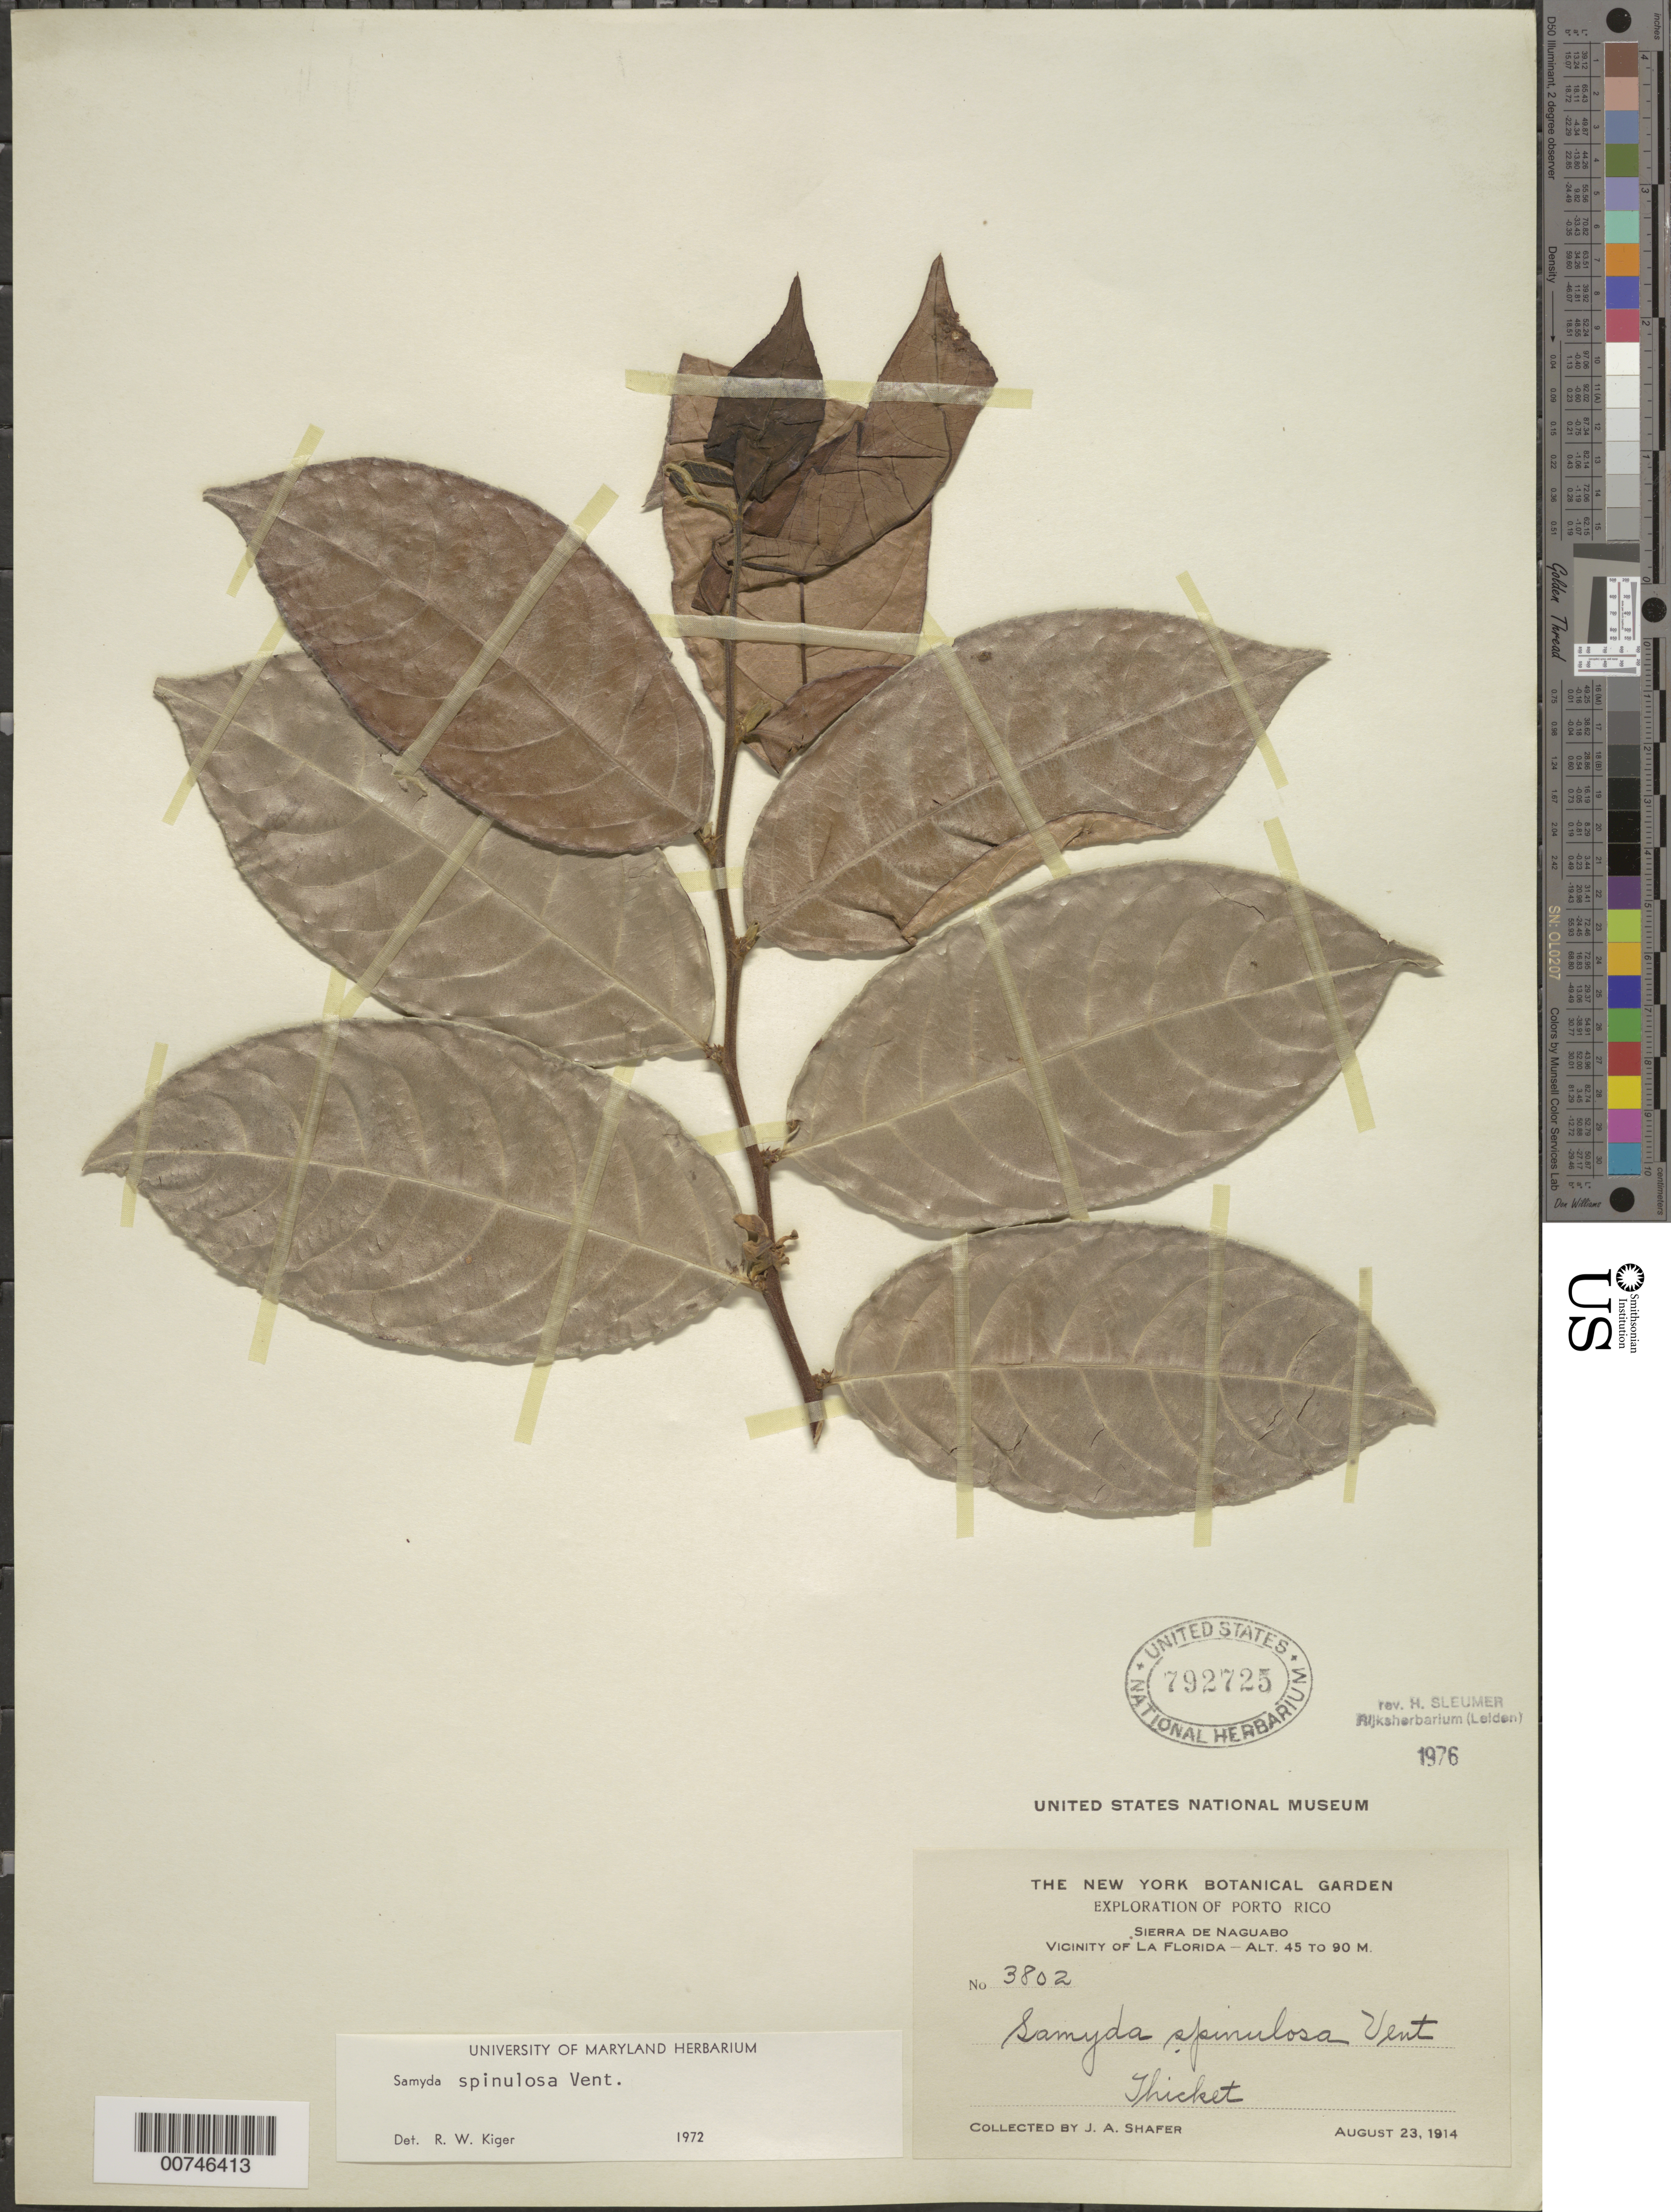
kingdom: Plantae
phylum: Tracheophyta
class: Magnoliopsida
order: Malpighiales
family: Salicaceae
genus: Casearia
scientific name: Casearia spinulosa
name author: (Vent.) T. Samar. & M.H. Alford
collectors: J. A. Shafer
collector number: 3802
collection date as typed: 23 Aug 1914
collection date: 1914-08-23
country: Puerto Rico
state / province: Naguabo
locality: Sierra de Naguabo, vicinity of Florida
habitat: Thicket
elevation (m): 45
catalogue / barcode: US 792725